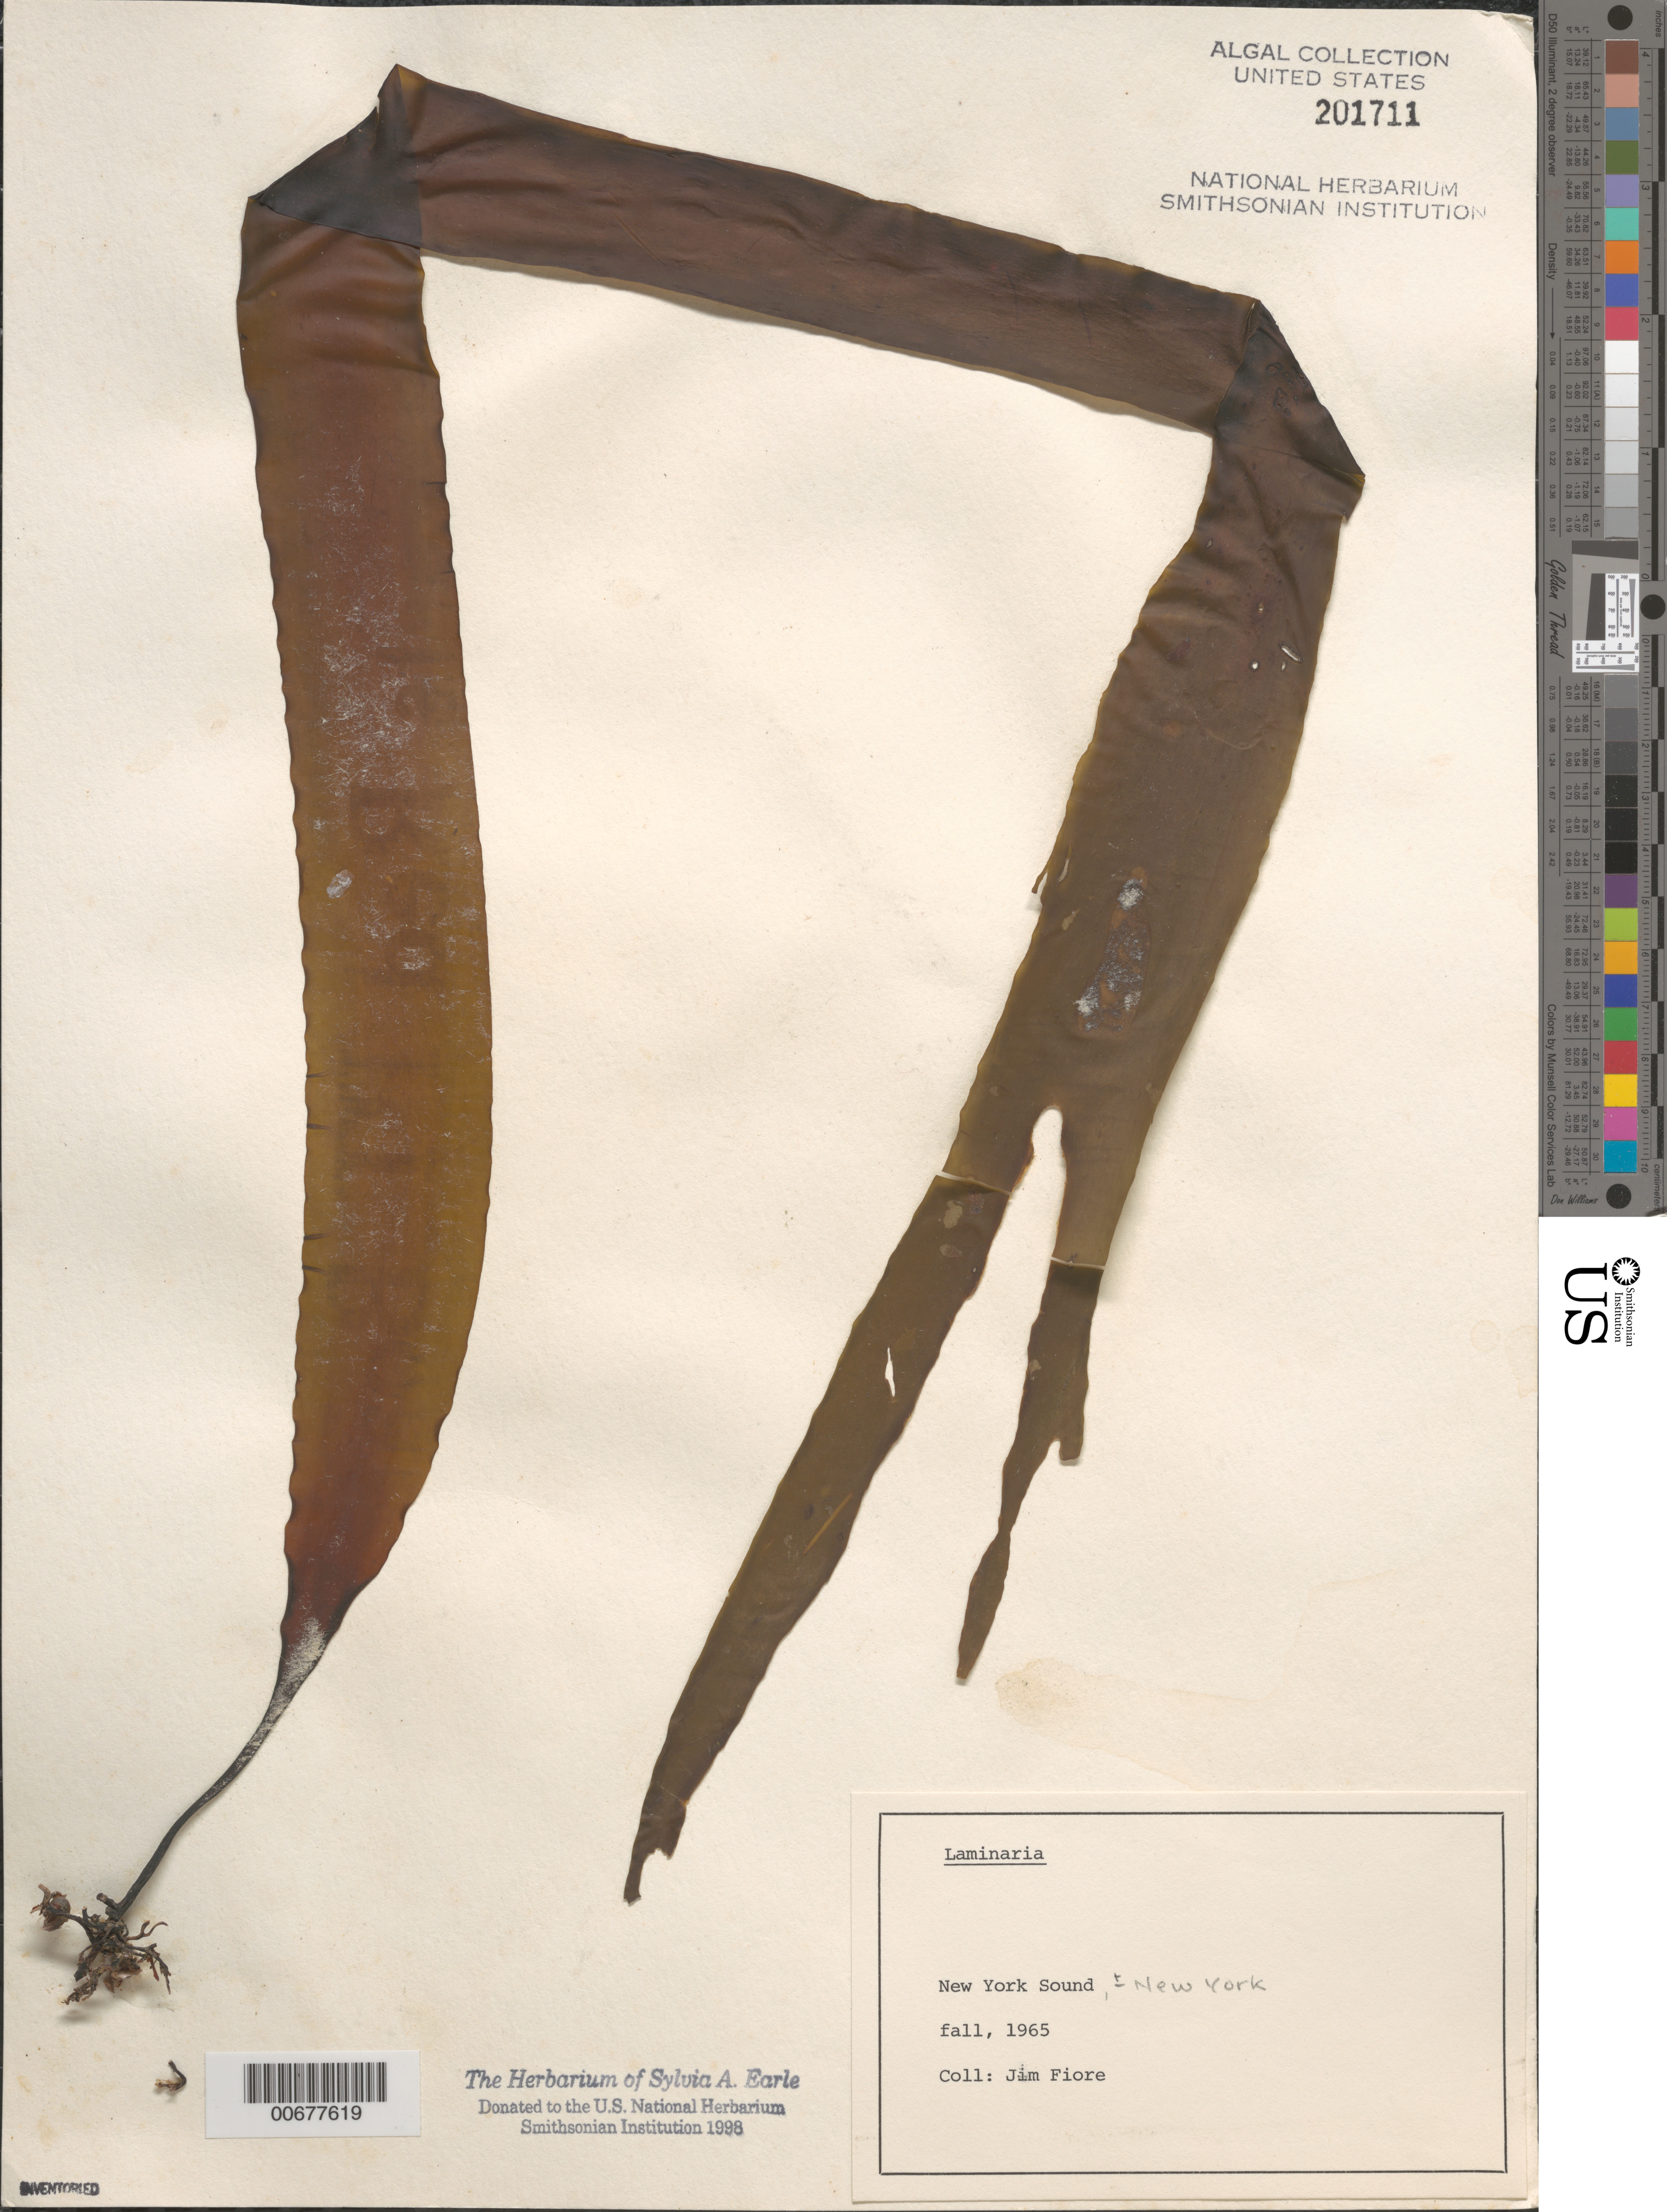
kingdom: Chromista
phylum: Ochrophyta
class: Phaeophyceae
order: Laminariales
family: Laminariaceae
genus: Laminaria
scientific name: Laminaria sp.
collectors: J. Fiore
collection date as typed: Fal 1965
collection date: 1965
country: United States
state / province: New York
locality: New York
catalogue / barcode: US 201711